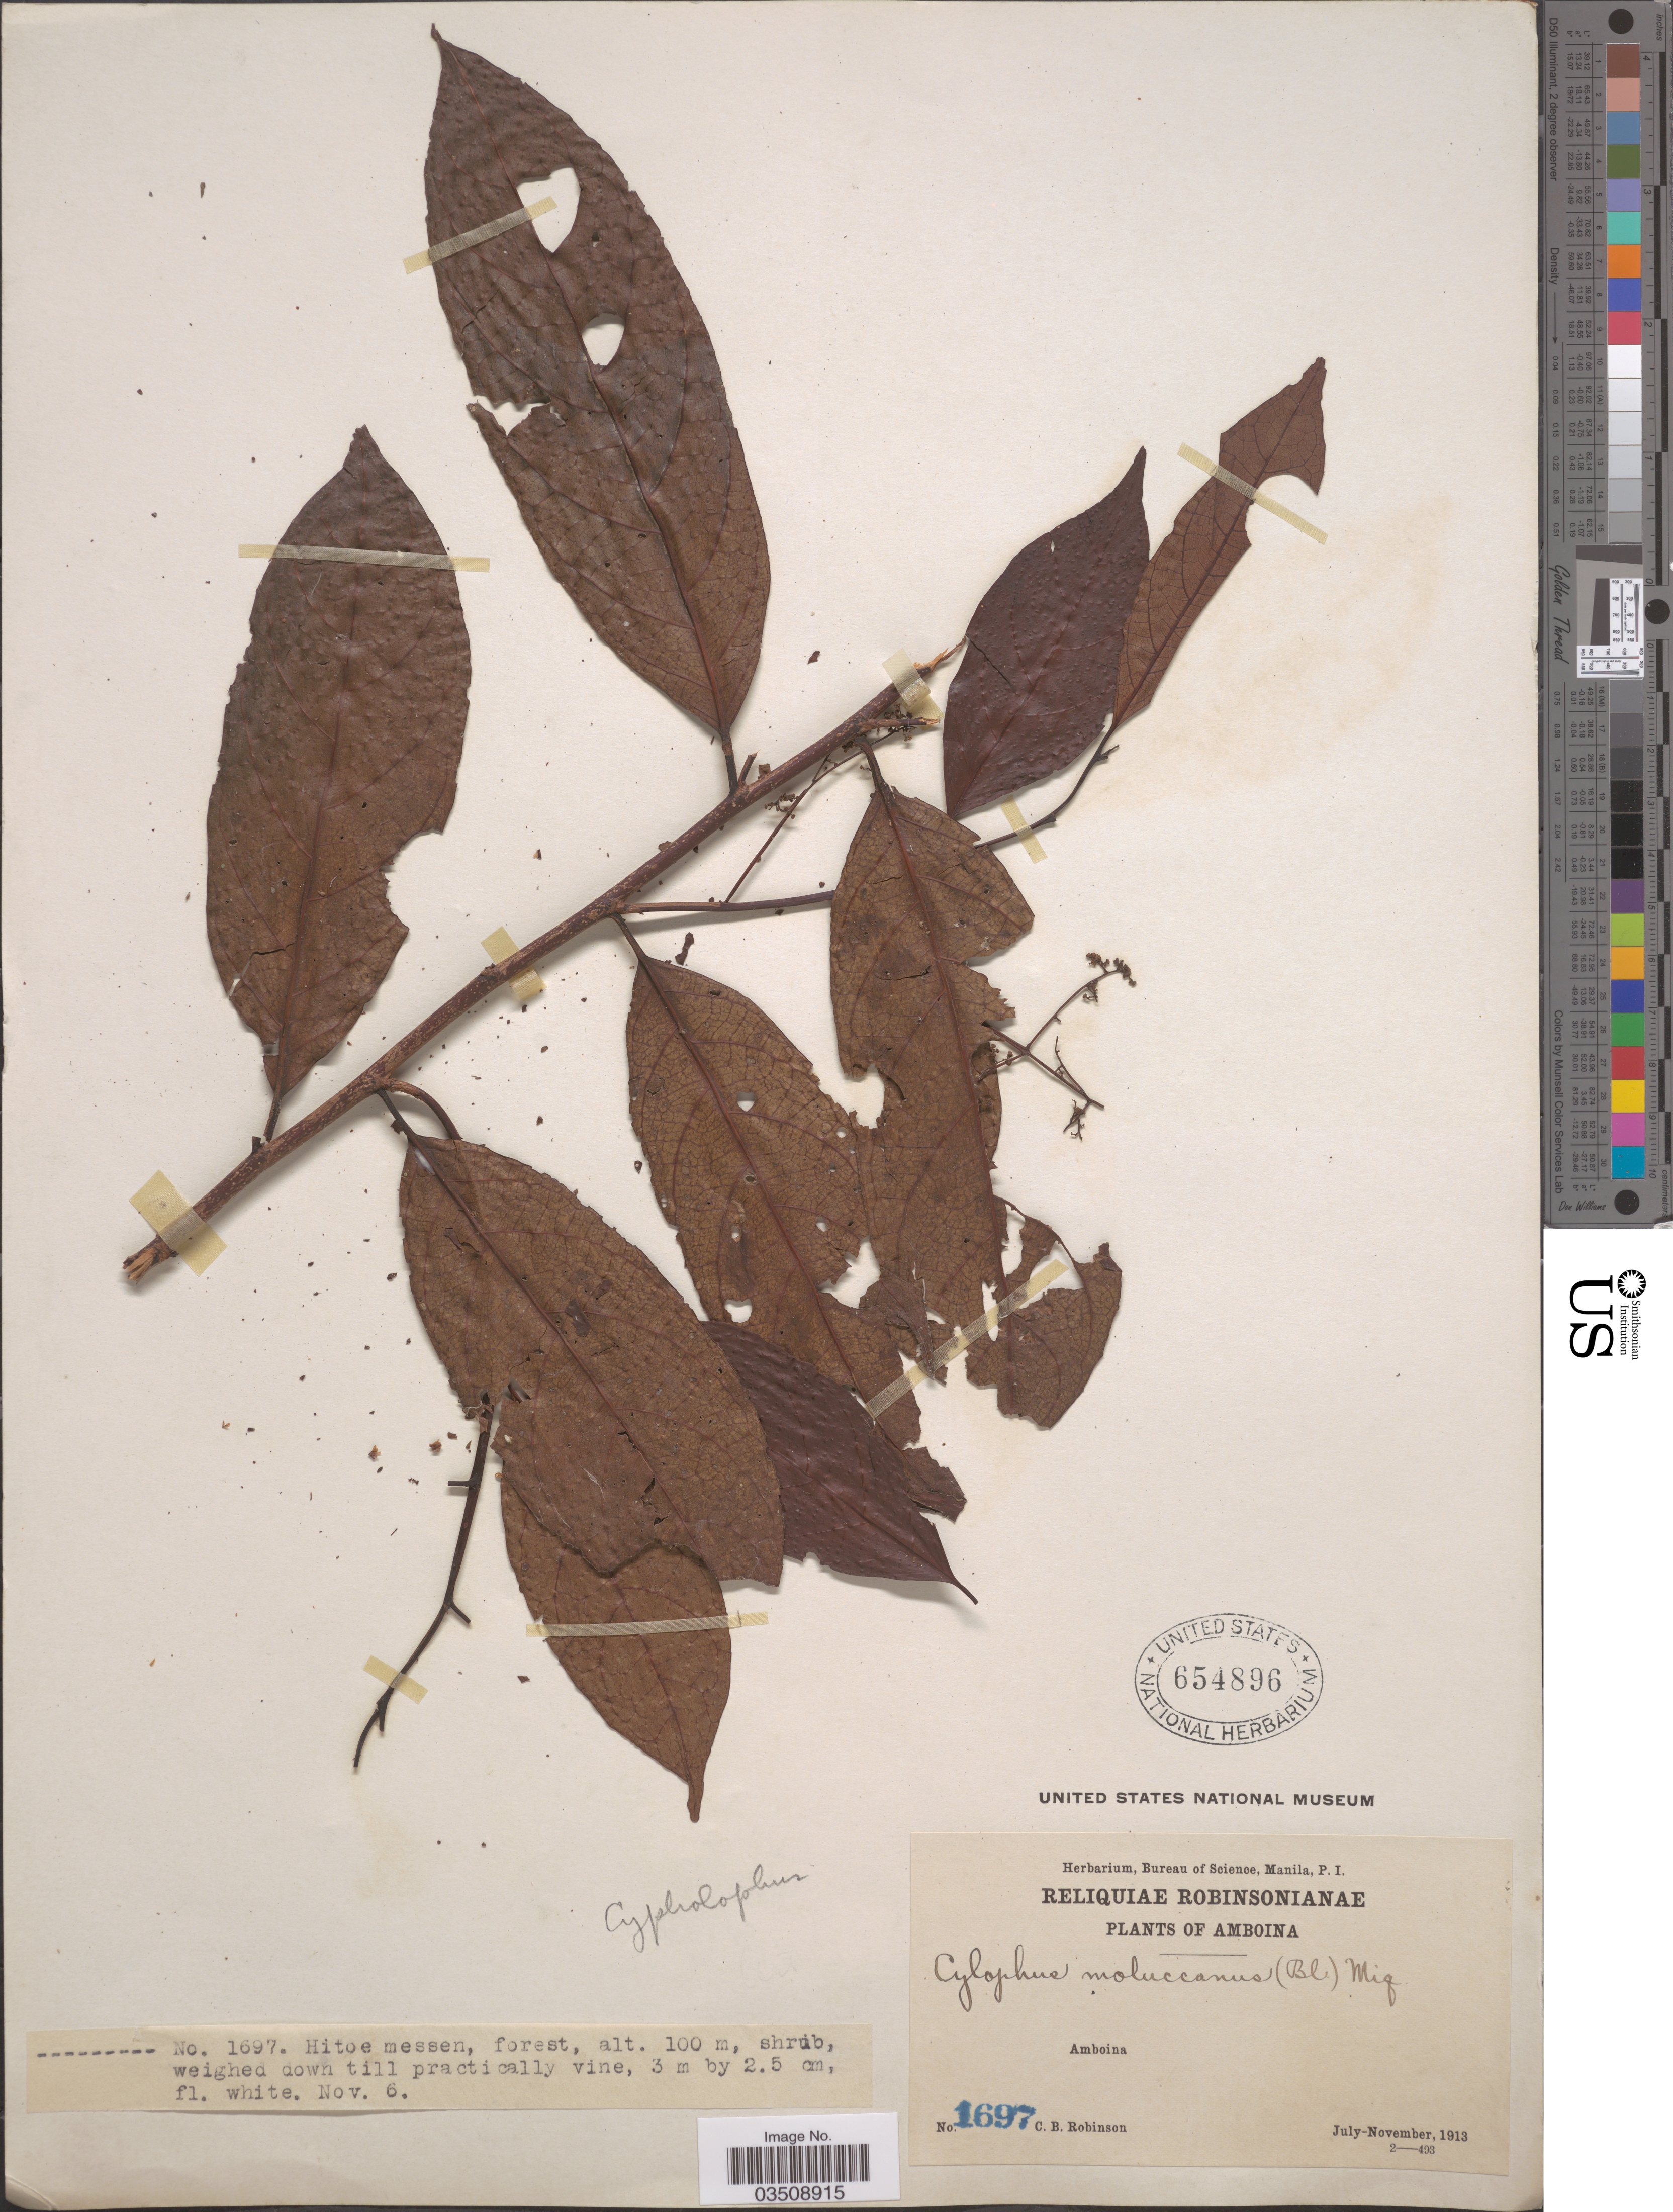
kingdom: Plantae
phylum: Tracheophyta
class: Magnoliopsida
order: Rosales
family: Urticaceae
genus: Cypholophus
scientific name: Cypholophus moluccanus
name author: (Blume) Miq.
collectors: C. Robinson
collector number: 1697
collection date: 1913-11-06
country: Indonesia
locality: Amboina. Hitoe messen. [unsure placement]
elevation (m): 100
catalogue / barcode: US 654896